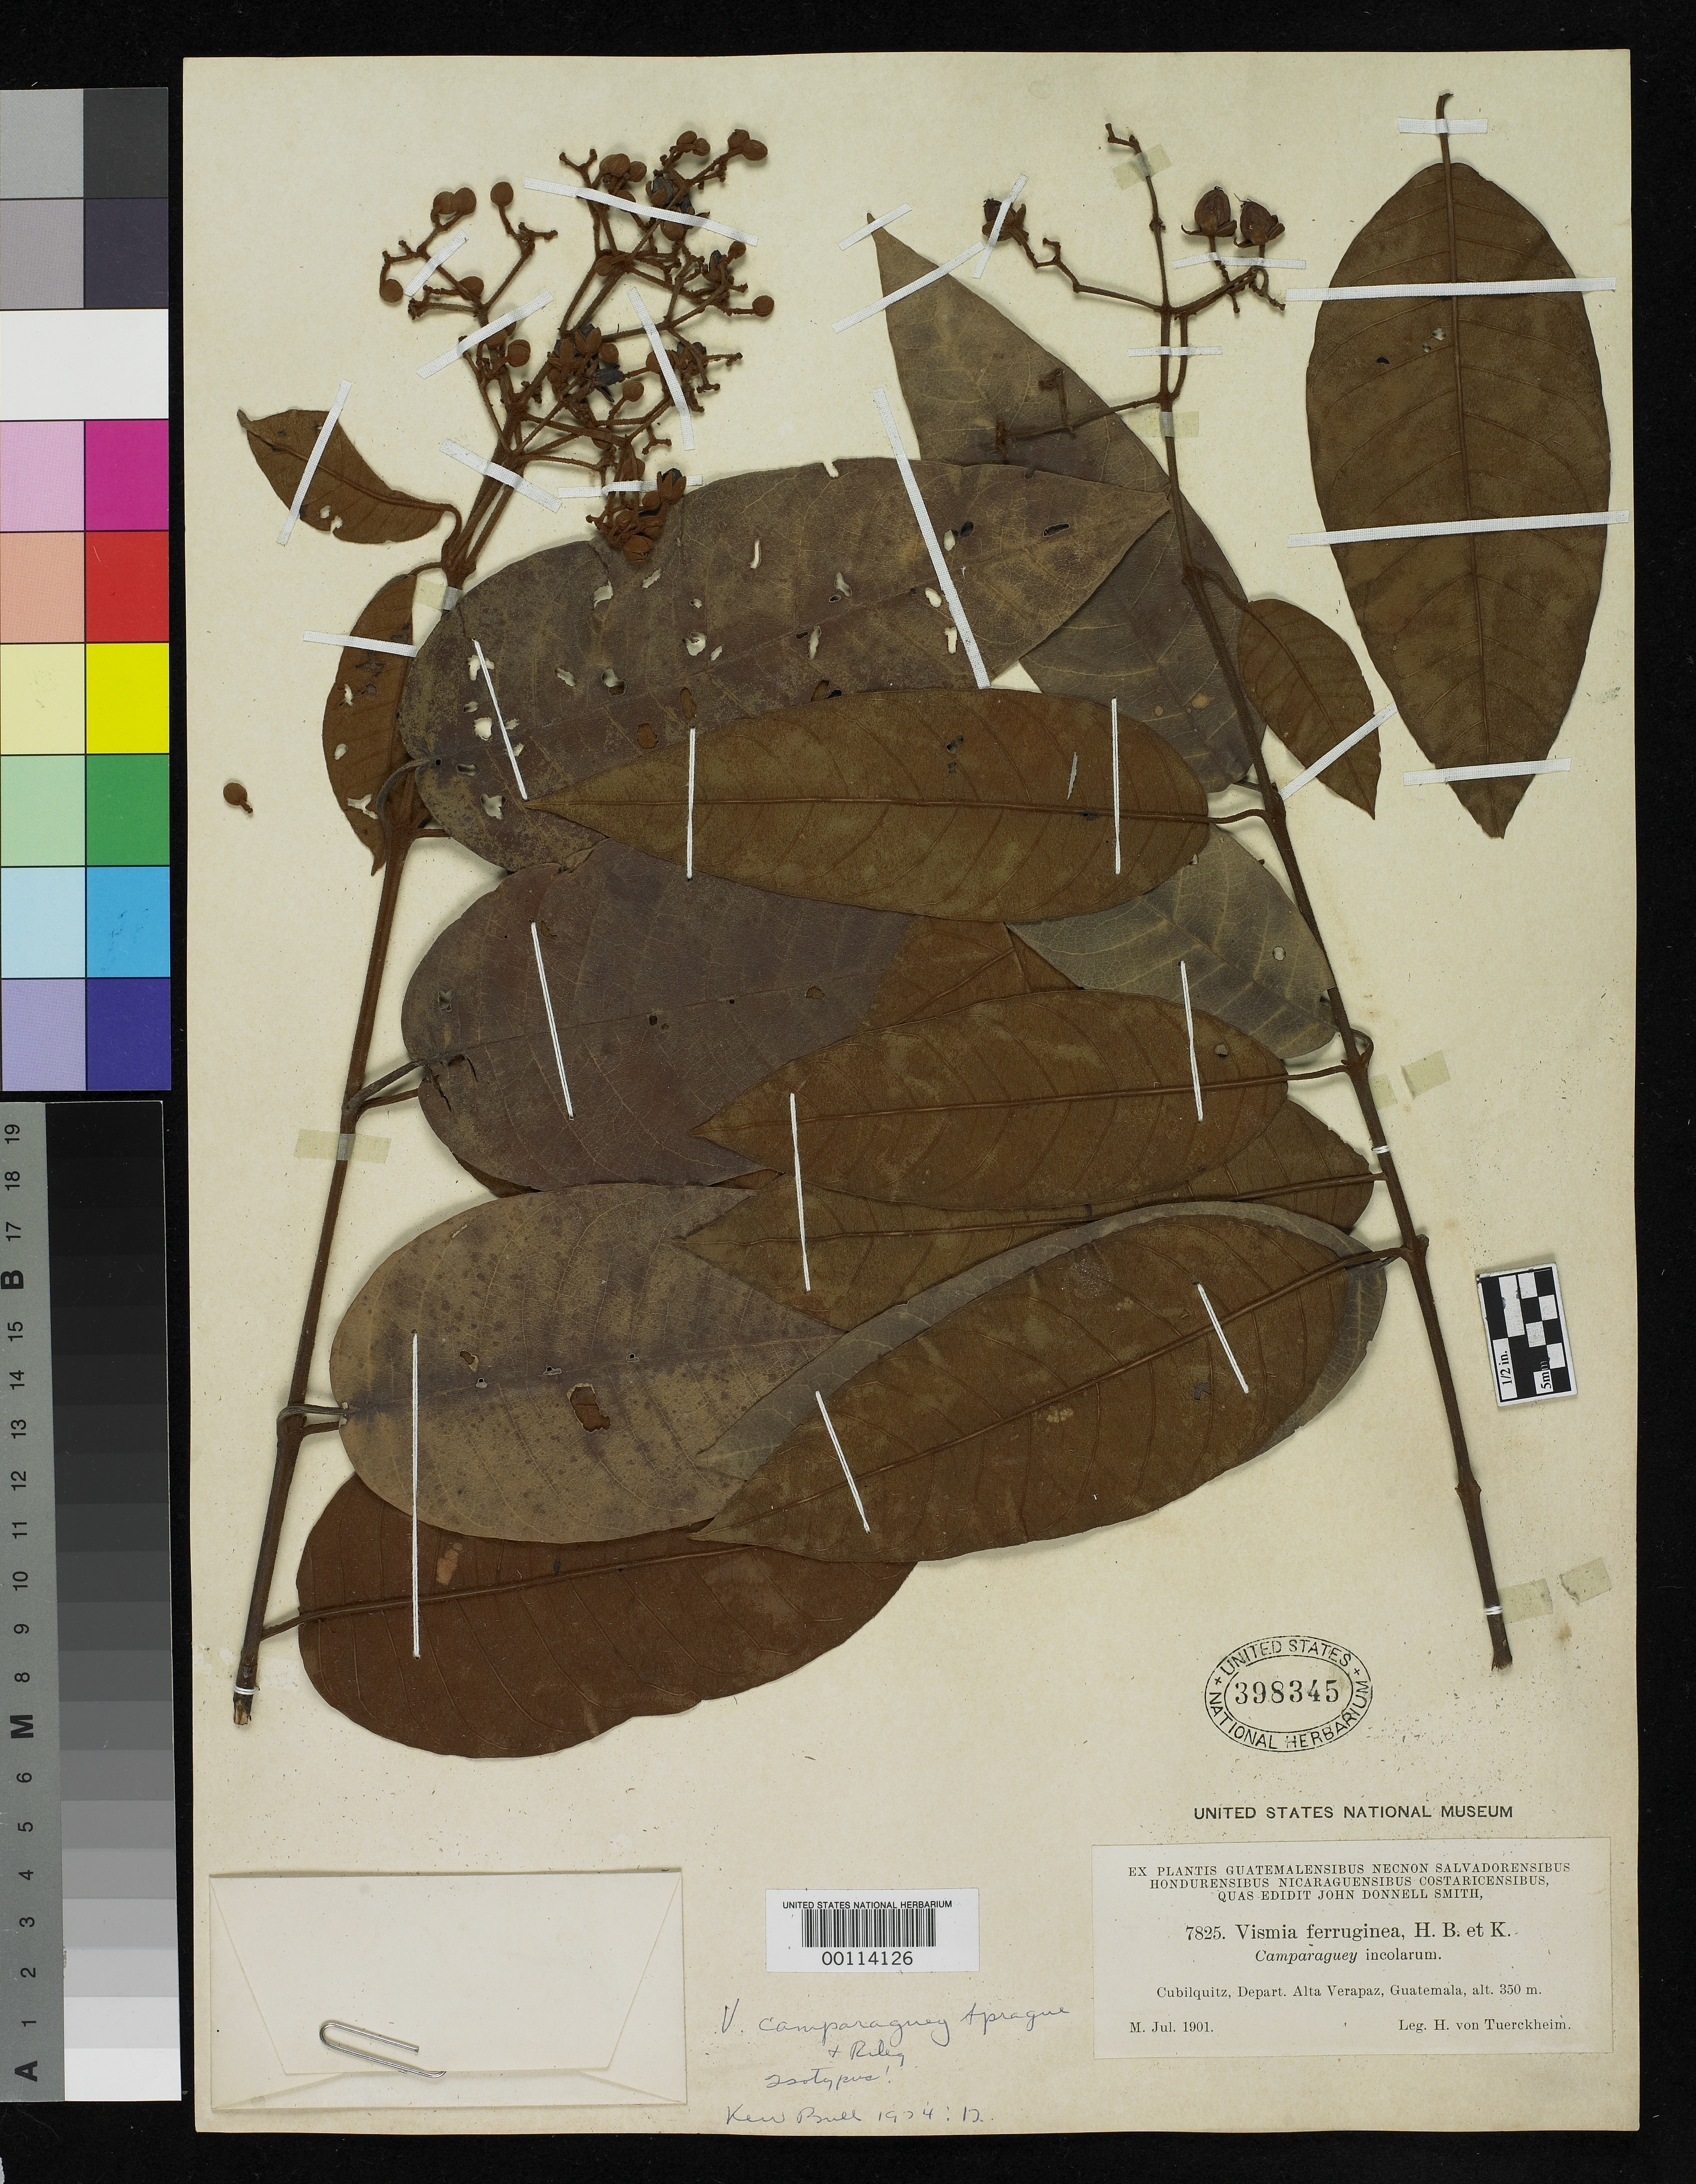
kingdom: Plantae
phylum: Tracheophyta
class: Magnoliopsida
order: Malpighiales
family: Hypericaceae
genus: Vismia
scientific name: Vismia camparaguey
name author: Sprague & L. Riley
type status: Isotype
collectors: H. von Türckheim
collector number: J.D.S. 7825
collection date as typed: Jul 1901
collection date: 1901-07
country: Guatemala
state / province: Alta Verapaz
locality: Cubilquitz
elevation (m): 350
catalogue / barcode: US 398345